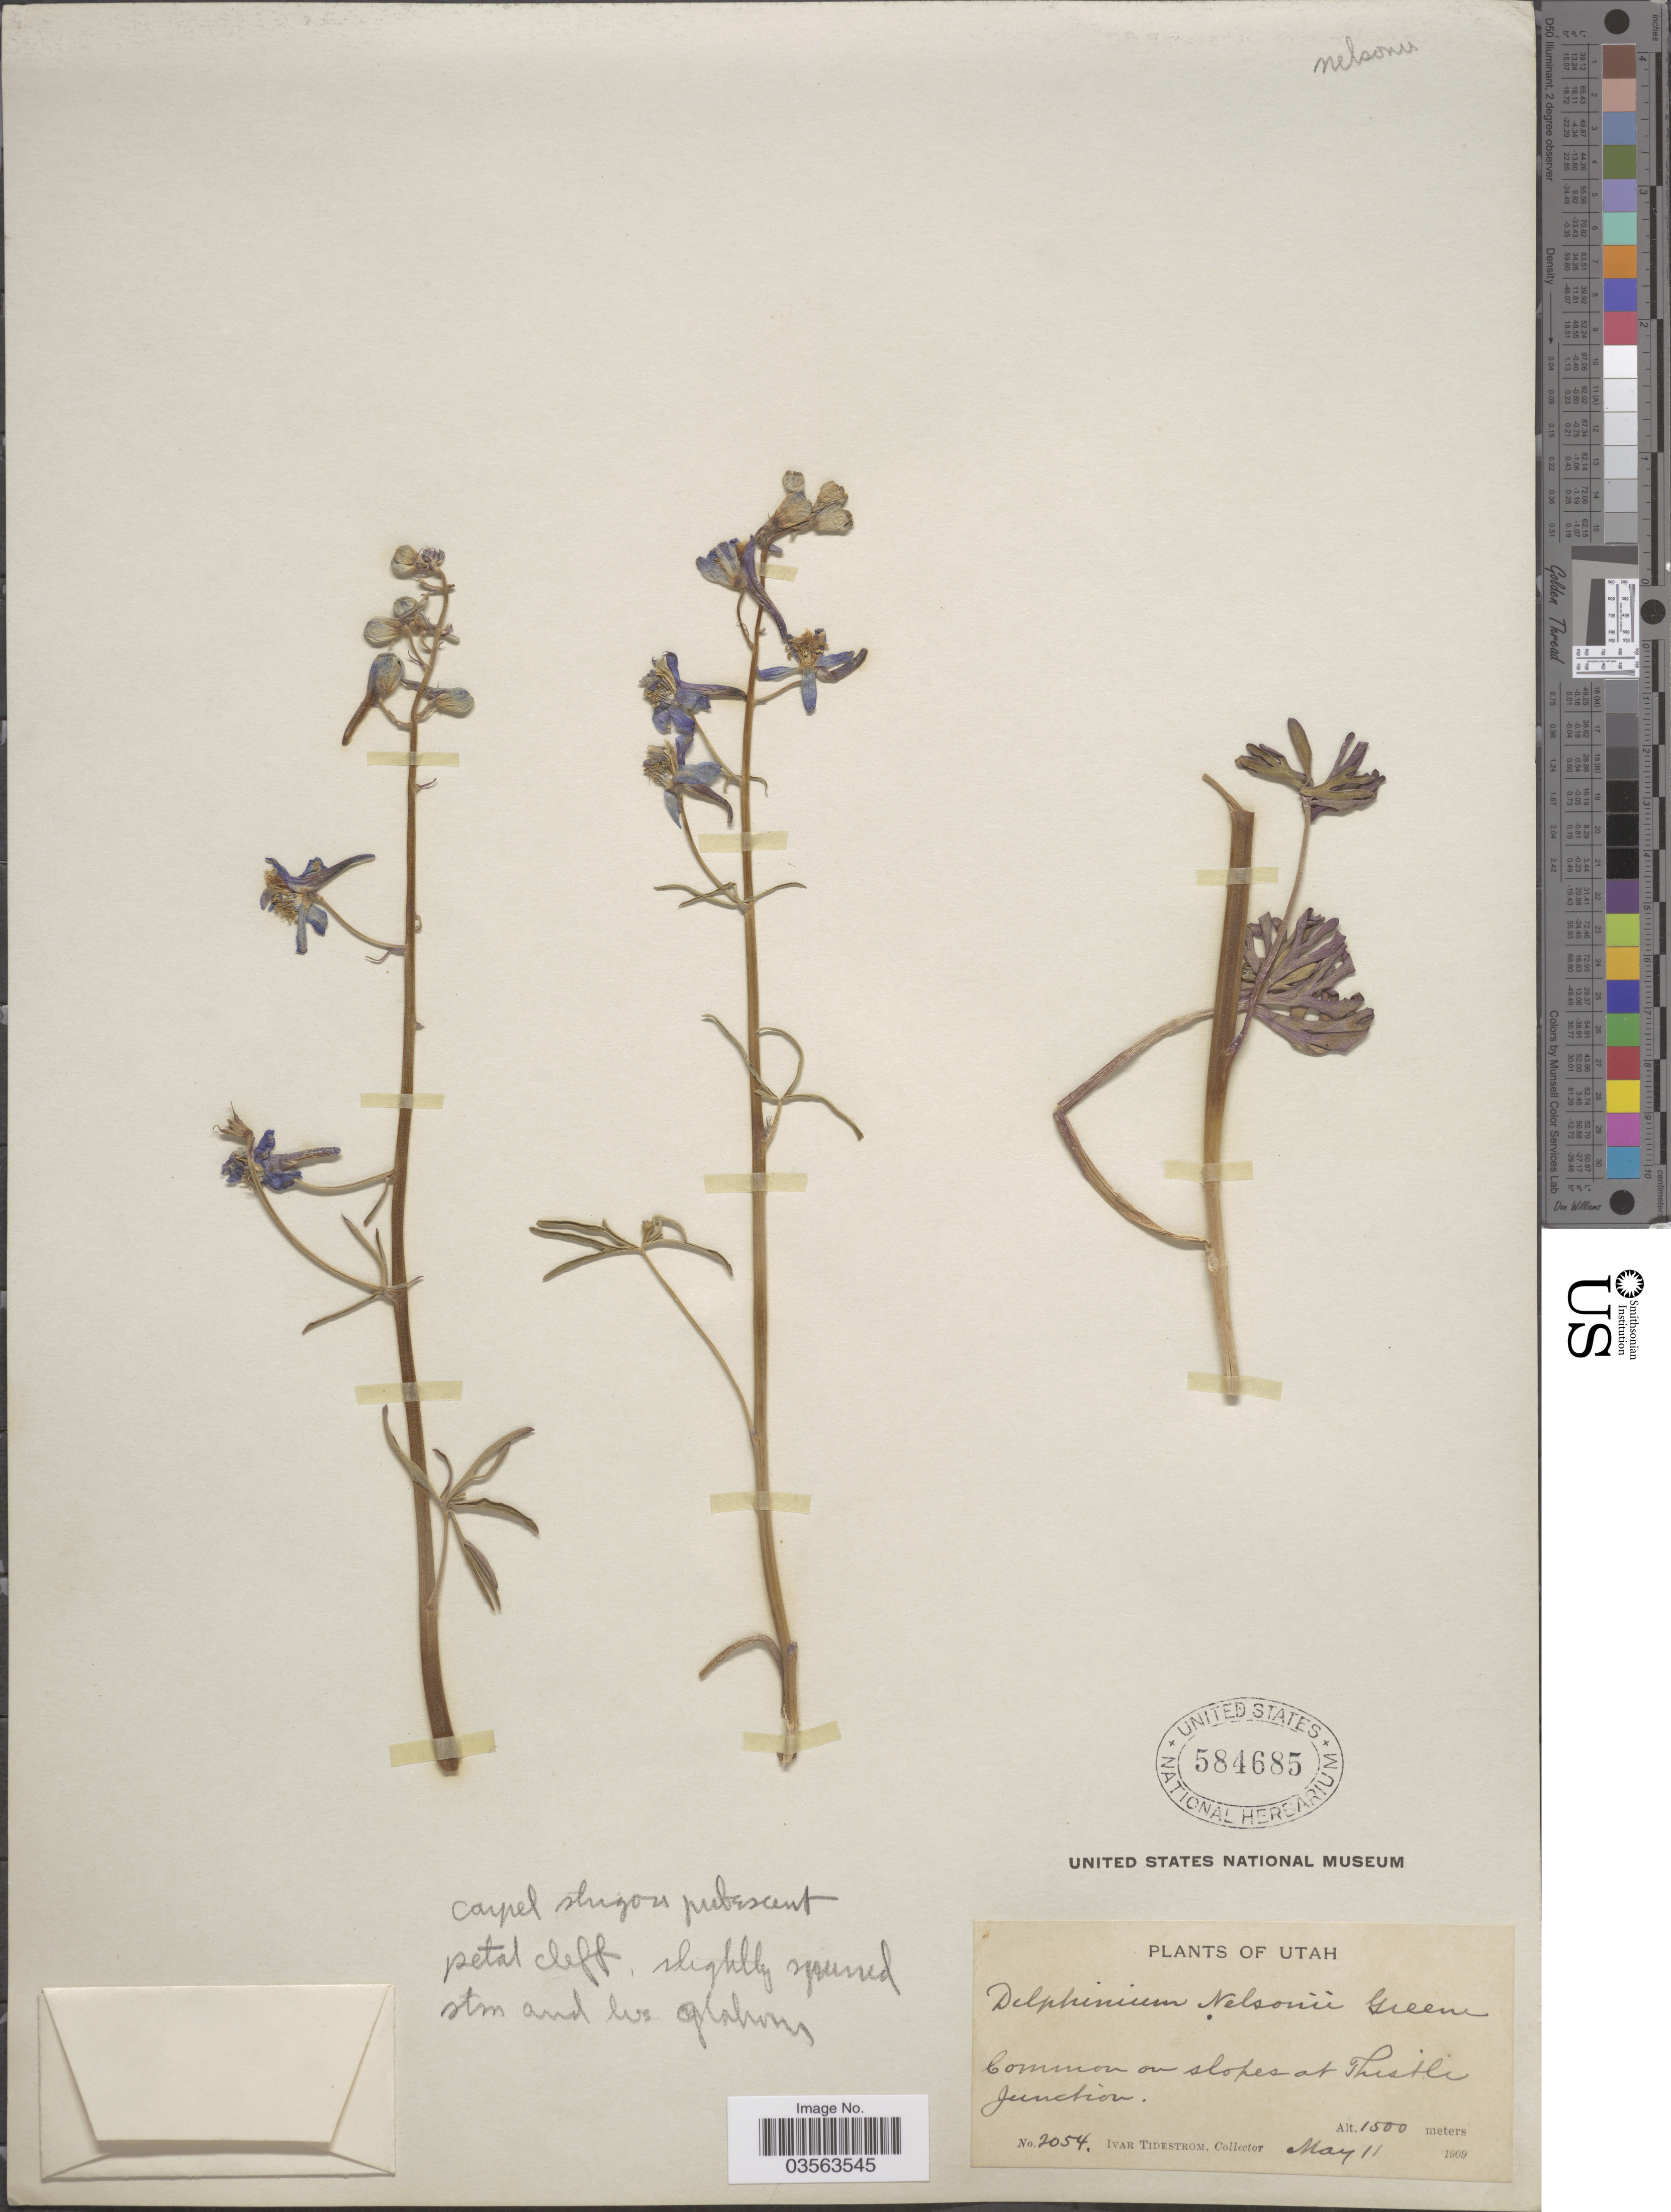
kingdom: Plantae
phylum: Tracheophyta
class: Magnoliopsida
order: Ranunculales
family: Ranunculaceae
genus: Delphinium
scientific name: Delphinium nelsonii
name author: Greene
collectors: I. F. Tidestrom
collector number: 2054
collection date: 1909-05-11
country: United States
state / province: Utah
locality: Common on slopes at Thistle junction.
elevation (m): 1500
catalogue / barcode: US 584685